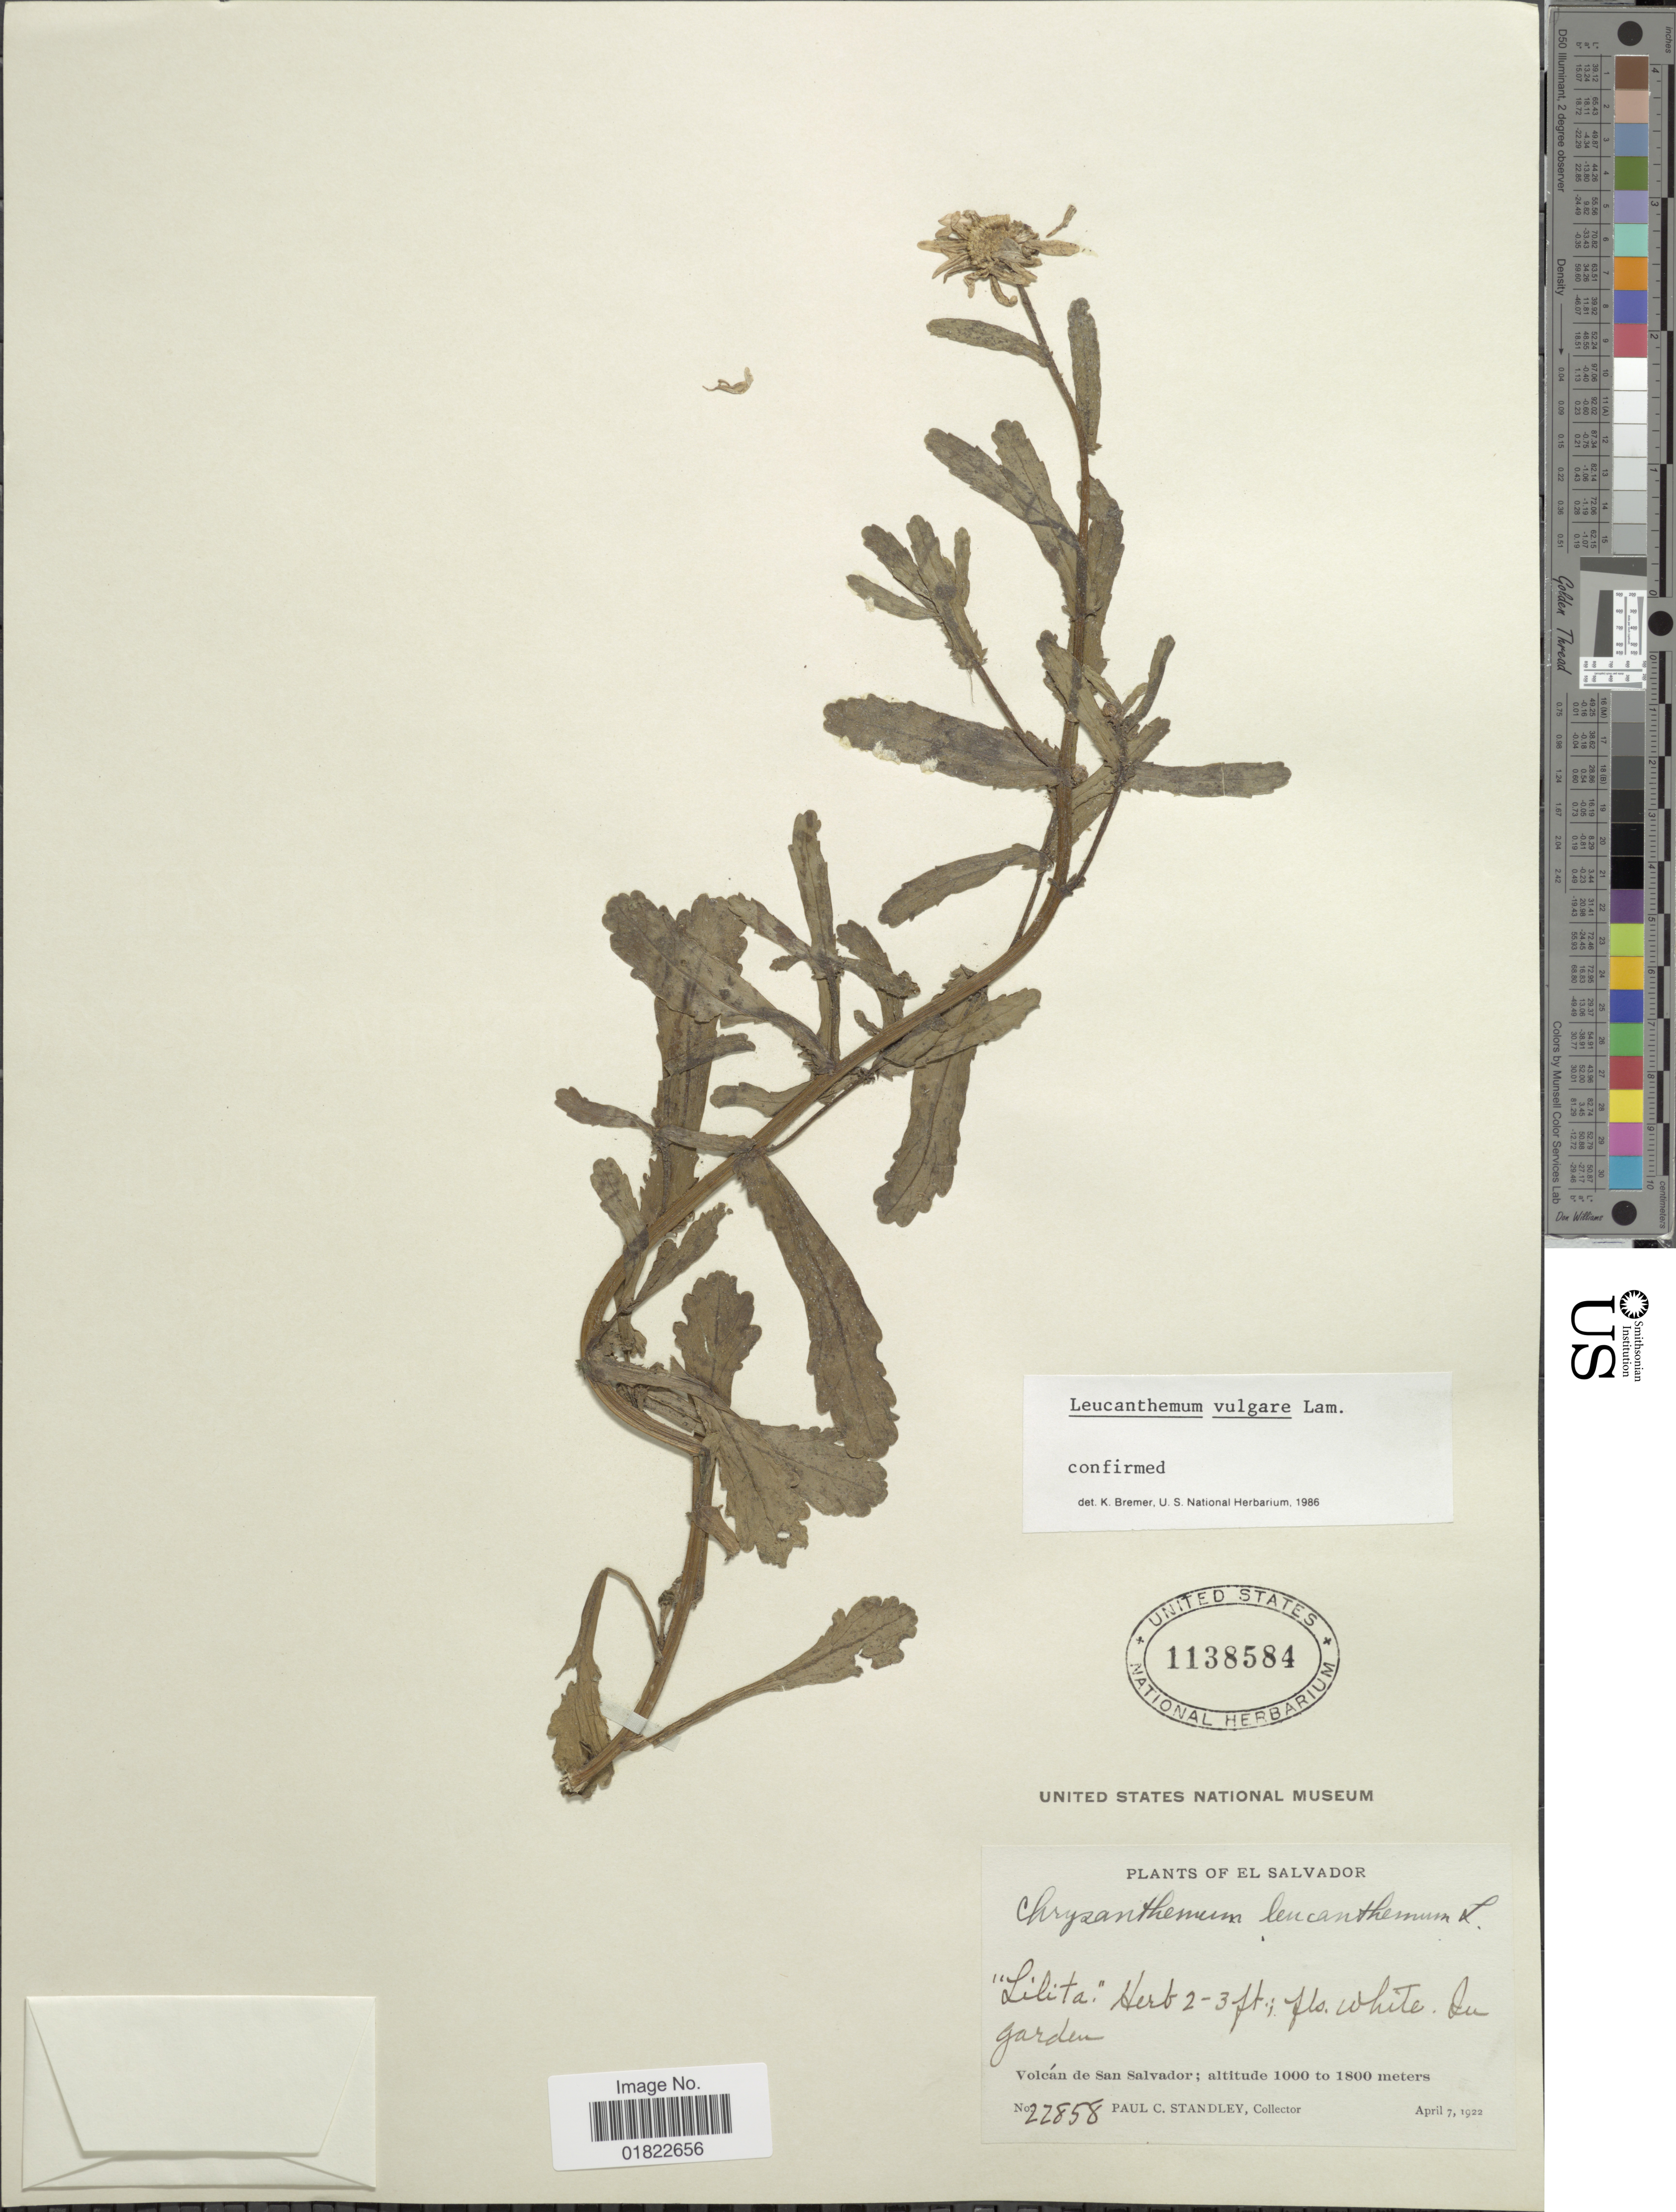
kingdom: Plantae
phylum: Tracheophyta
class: Magnoliopsida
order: Asterales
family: Asteraceae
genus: Leucanthemum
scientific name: Leucanthemum vulgare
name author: Lam.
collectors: P. C. Standley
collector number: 22858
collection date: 1922-04-07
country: El Salvador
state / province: San Salvador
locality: Volcan de San Salvador.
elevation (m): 1000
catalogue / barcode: US 1138584